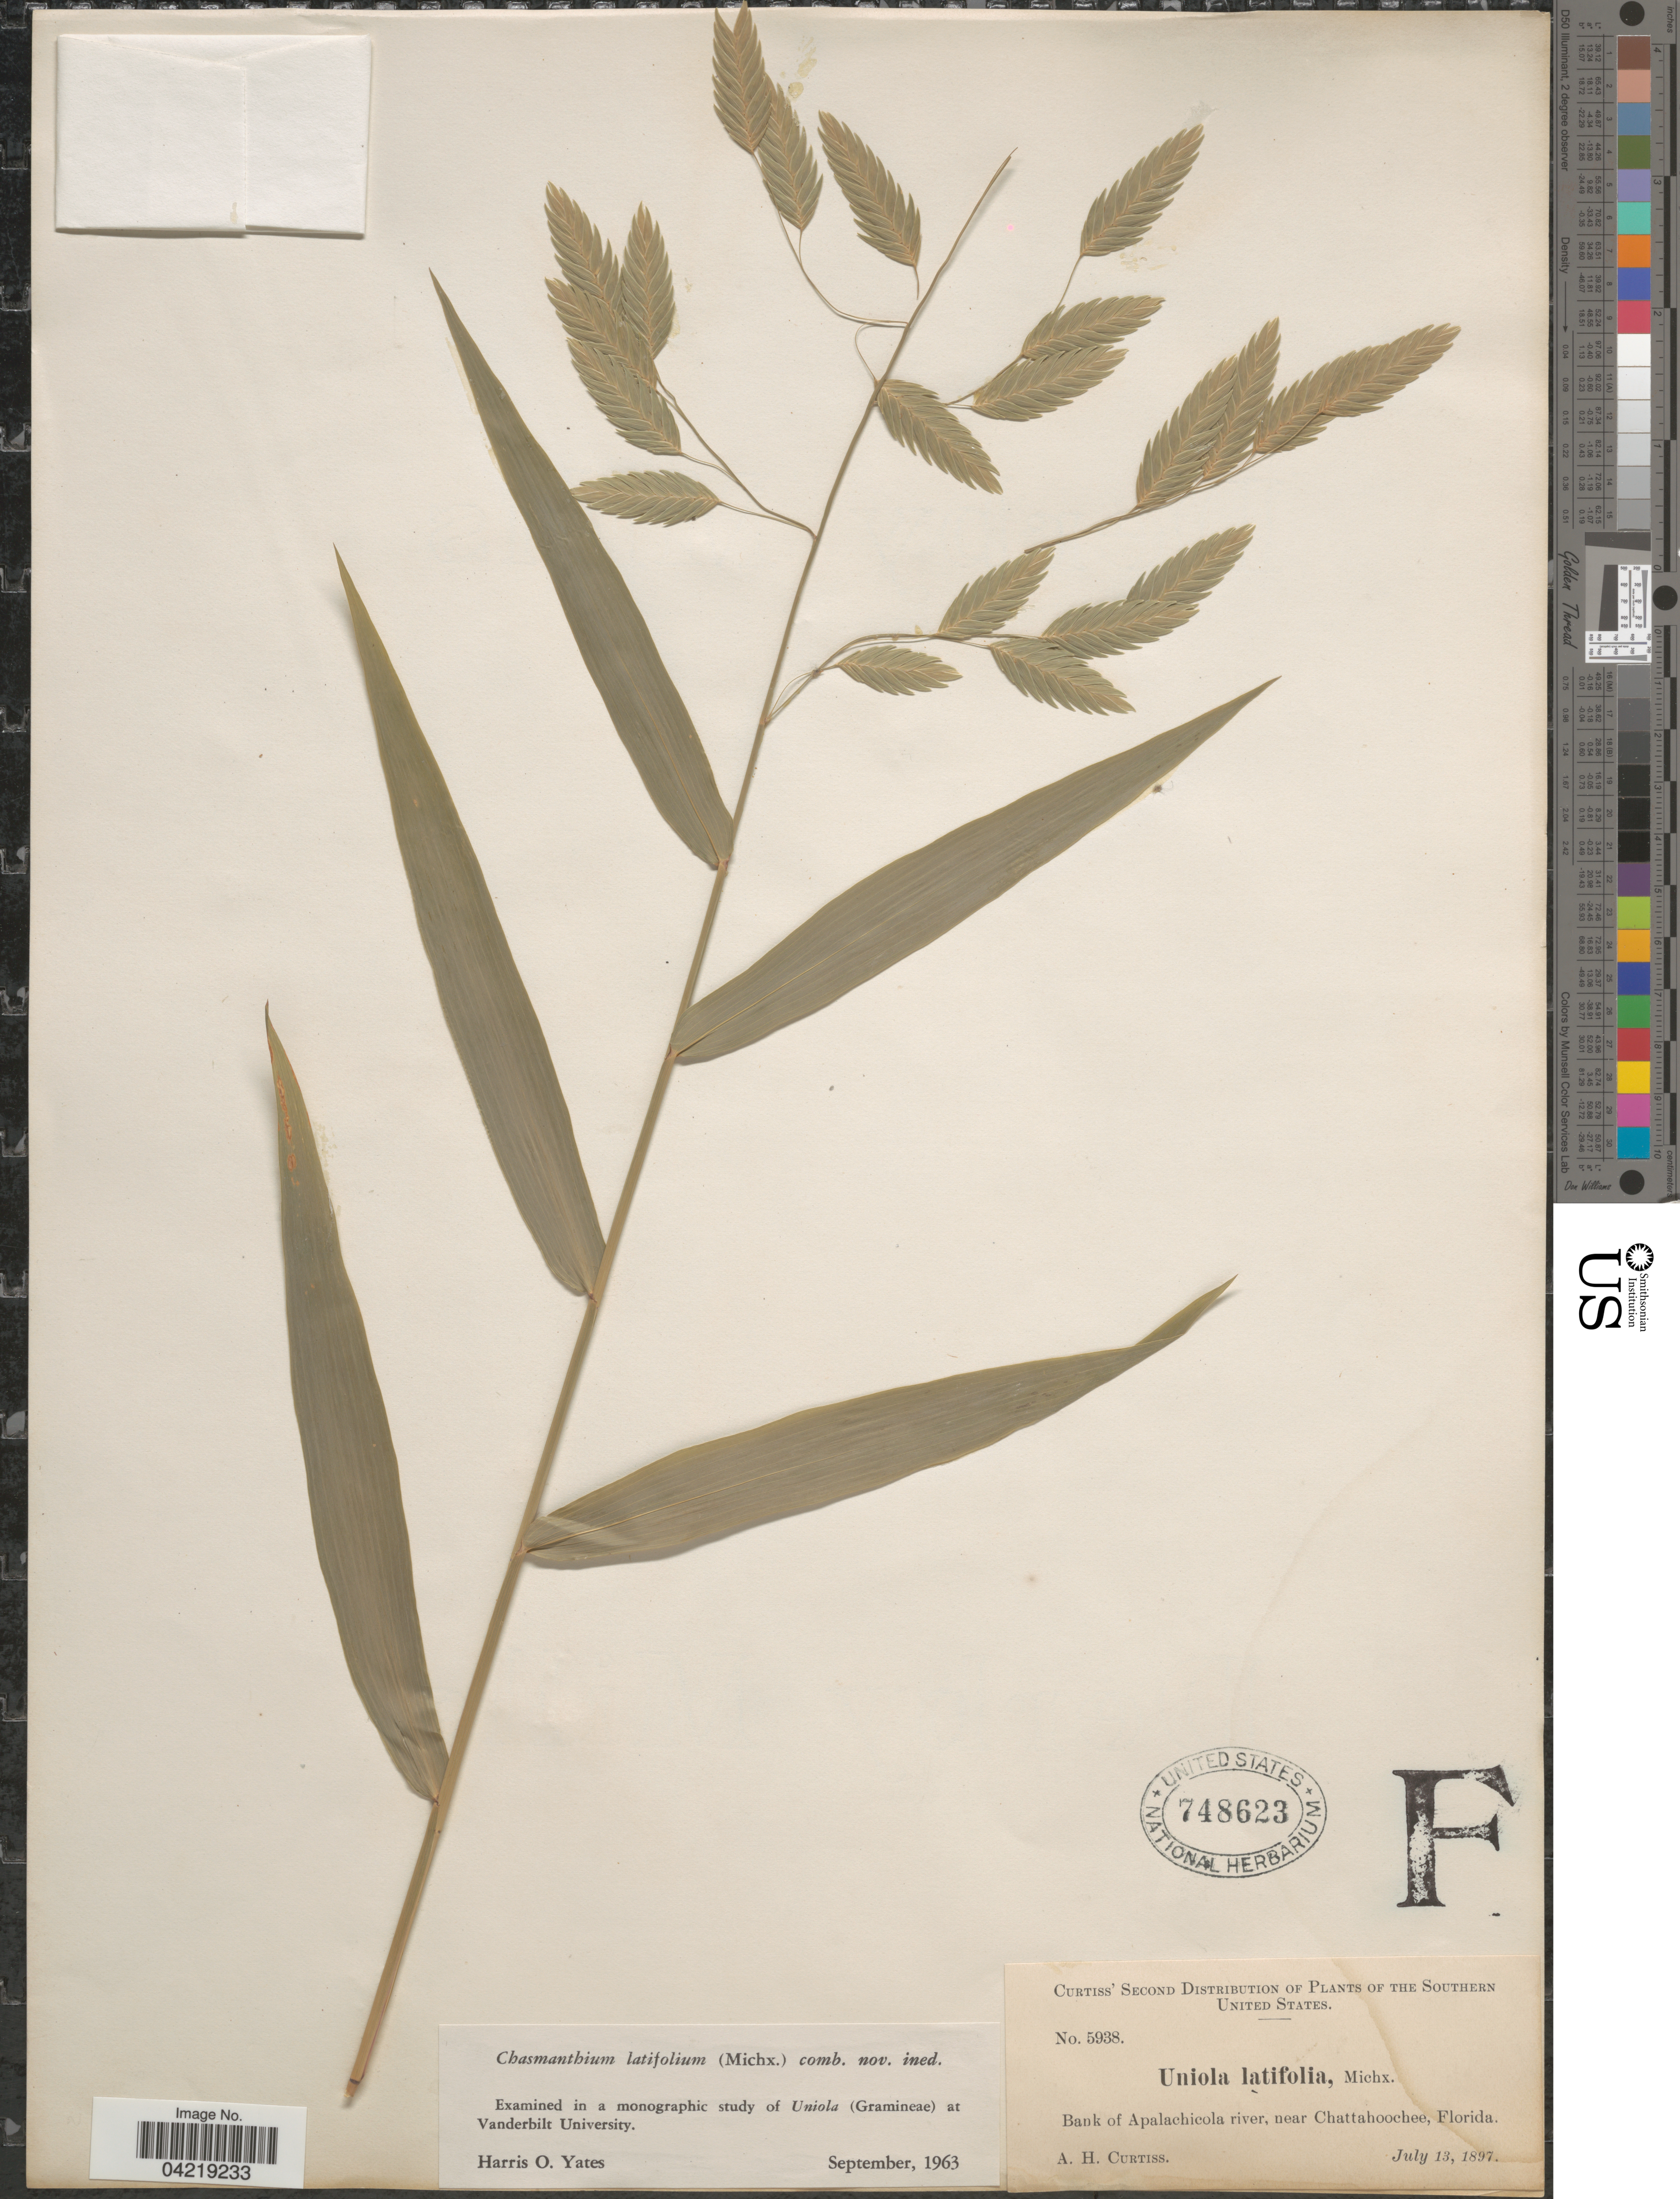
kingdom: Plantae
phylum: Tracheophyta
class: Liliopsida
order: Poales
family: Poaceae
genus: Chasmanthium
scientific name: Chasmanthium latifolium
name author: (Michx.) H.O. Yates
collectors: A. H. Curtiss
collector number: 5938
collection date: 1897-07-13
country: United States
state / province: Florida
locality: Southern United States. Bank of Apalachicola river, near Chattahoochee.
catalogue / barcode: US 748623